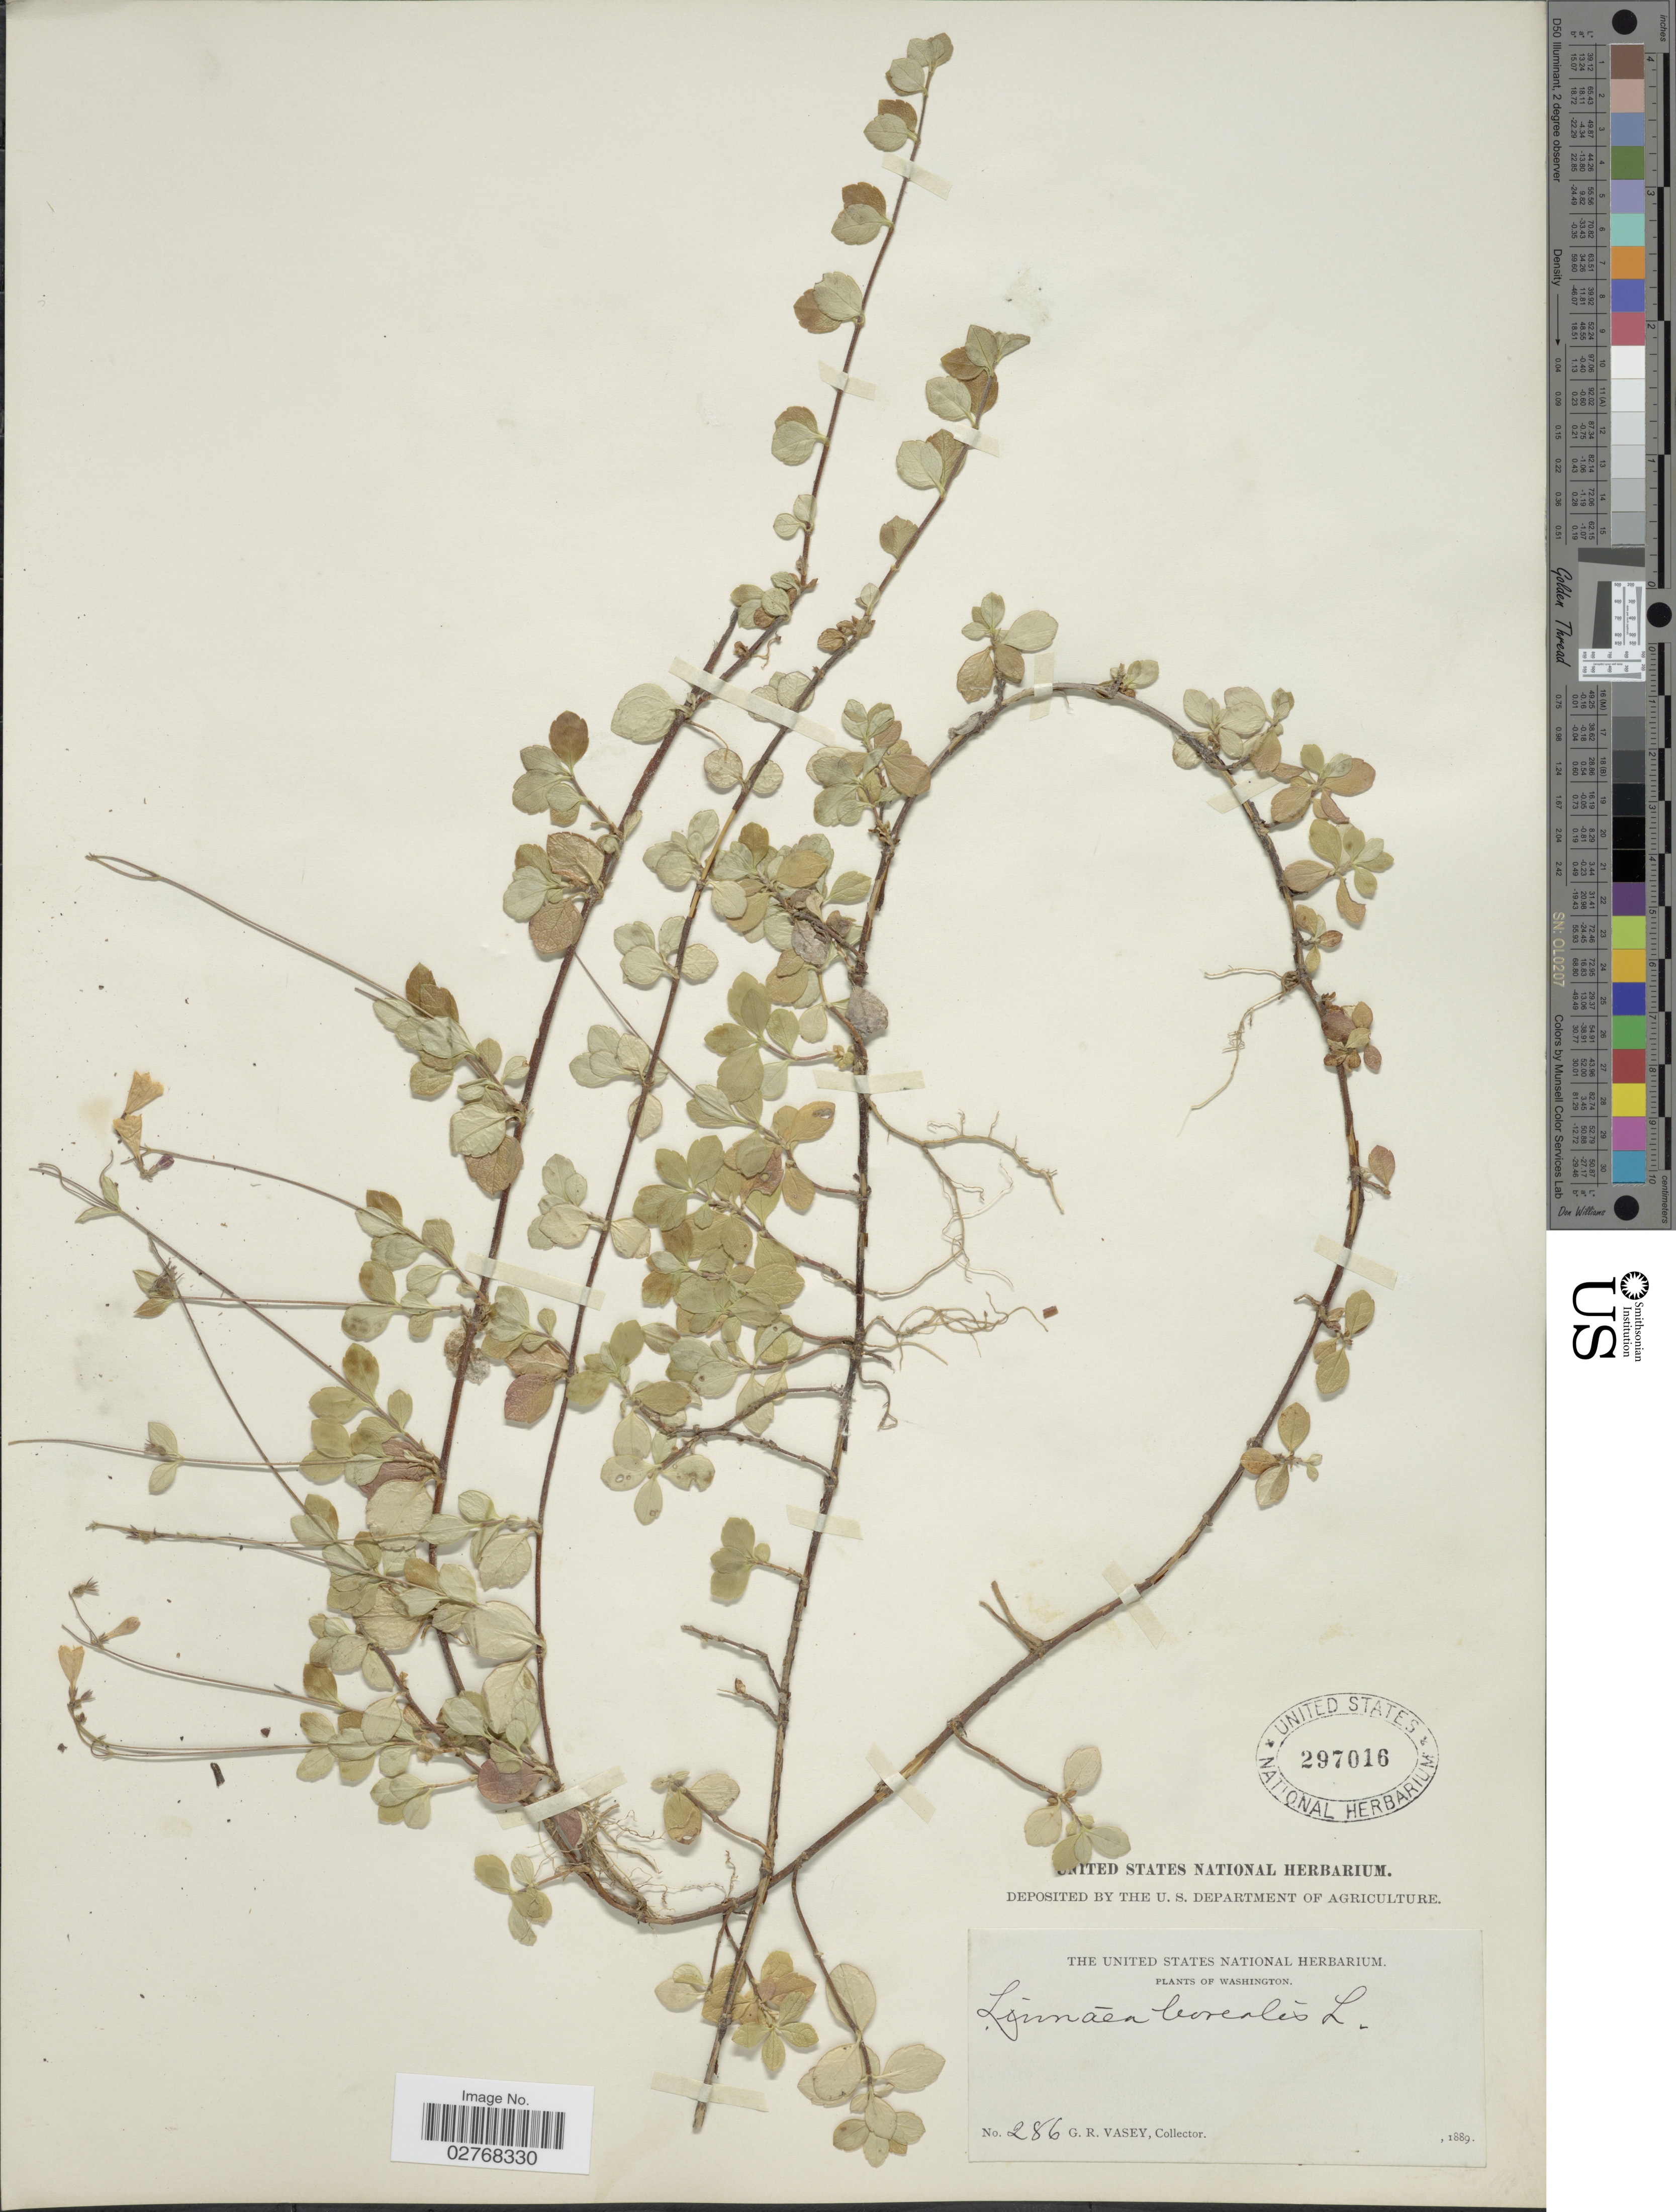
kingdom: Plantae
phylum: Tracheophyta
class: Magnoliopsida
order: Dipsacales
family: Caprifoliaceae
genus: Linnaea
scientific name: Linnaea borealis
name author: L.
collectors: G. R. Vasey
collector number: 286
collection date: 1889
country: United States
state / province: Washington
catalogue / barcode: US 297016